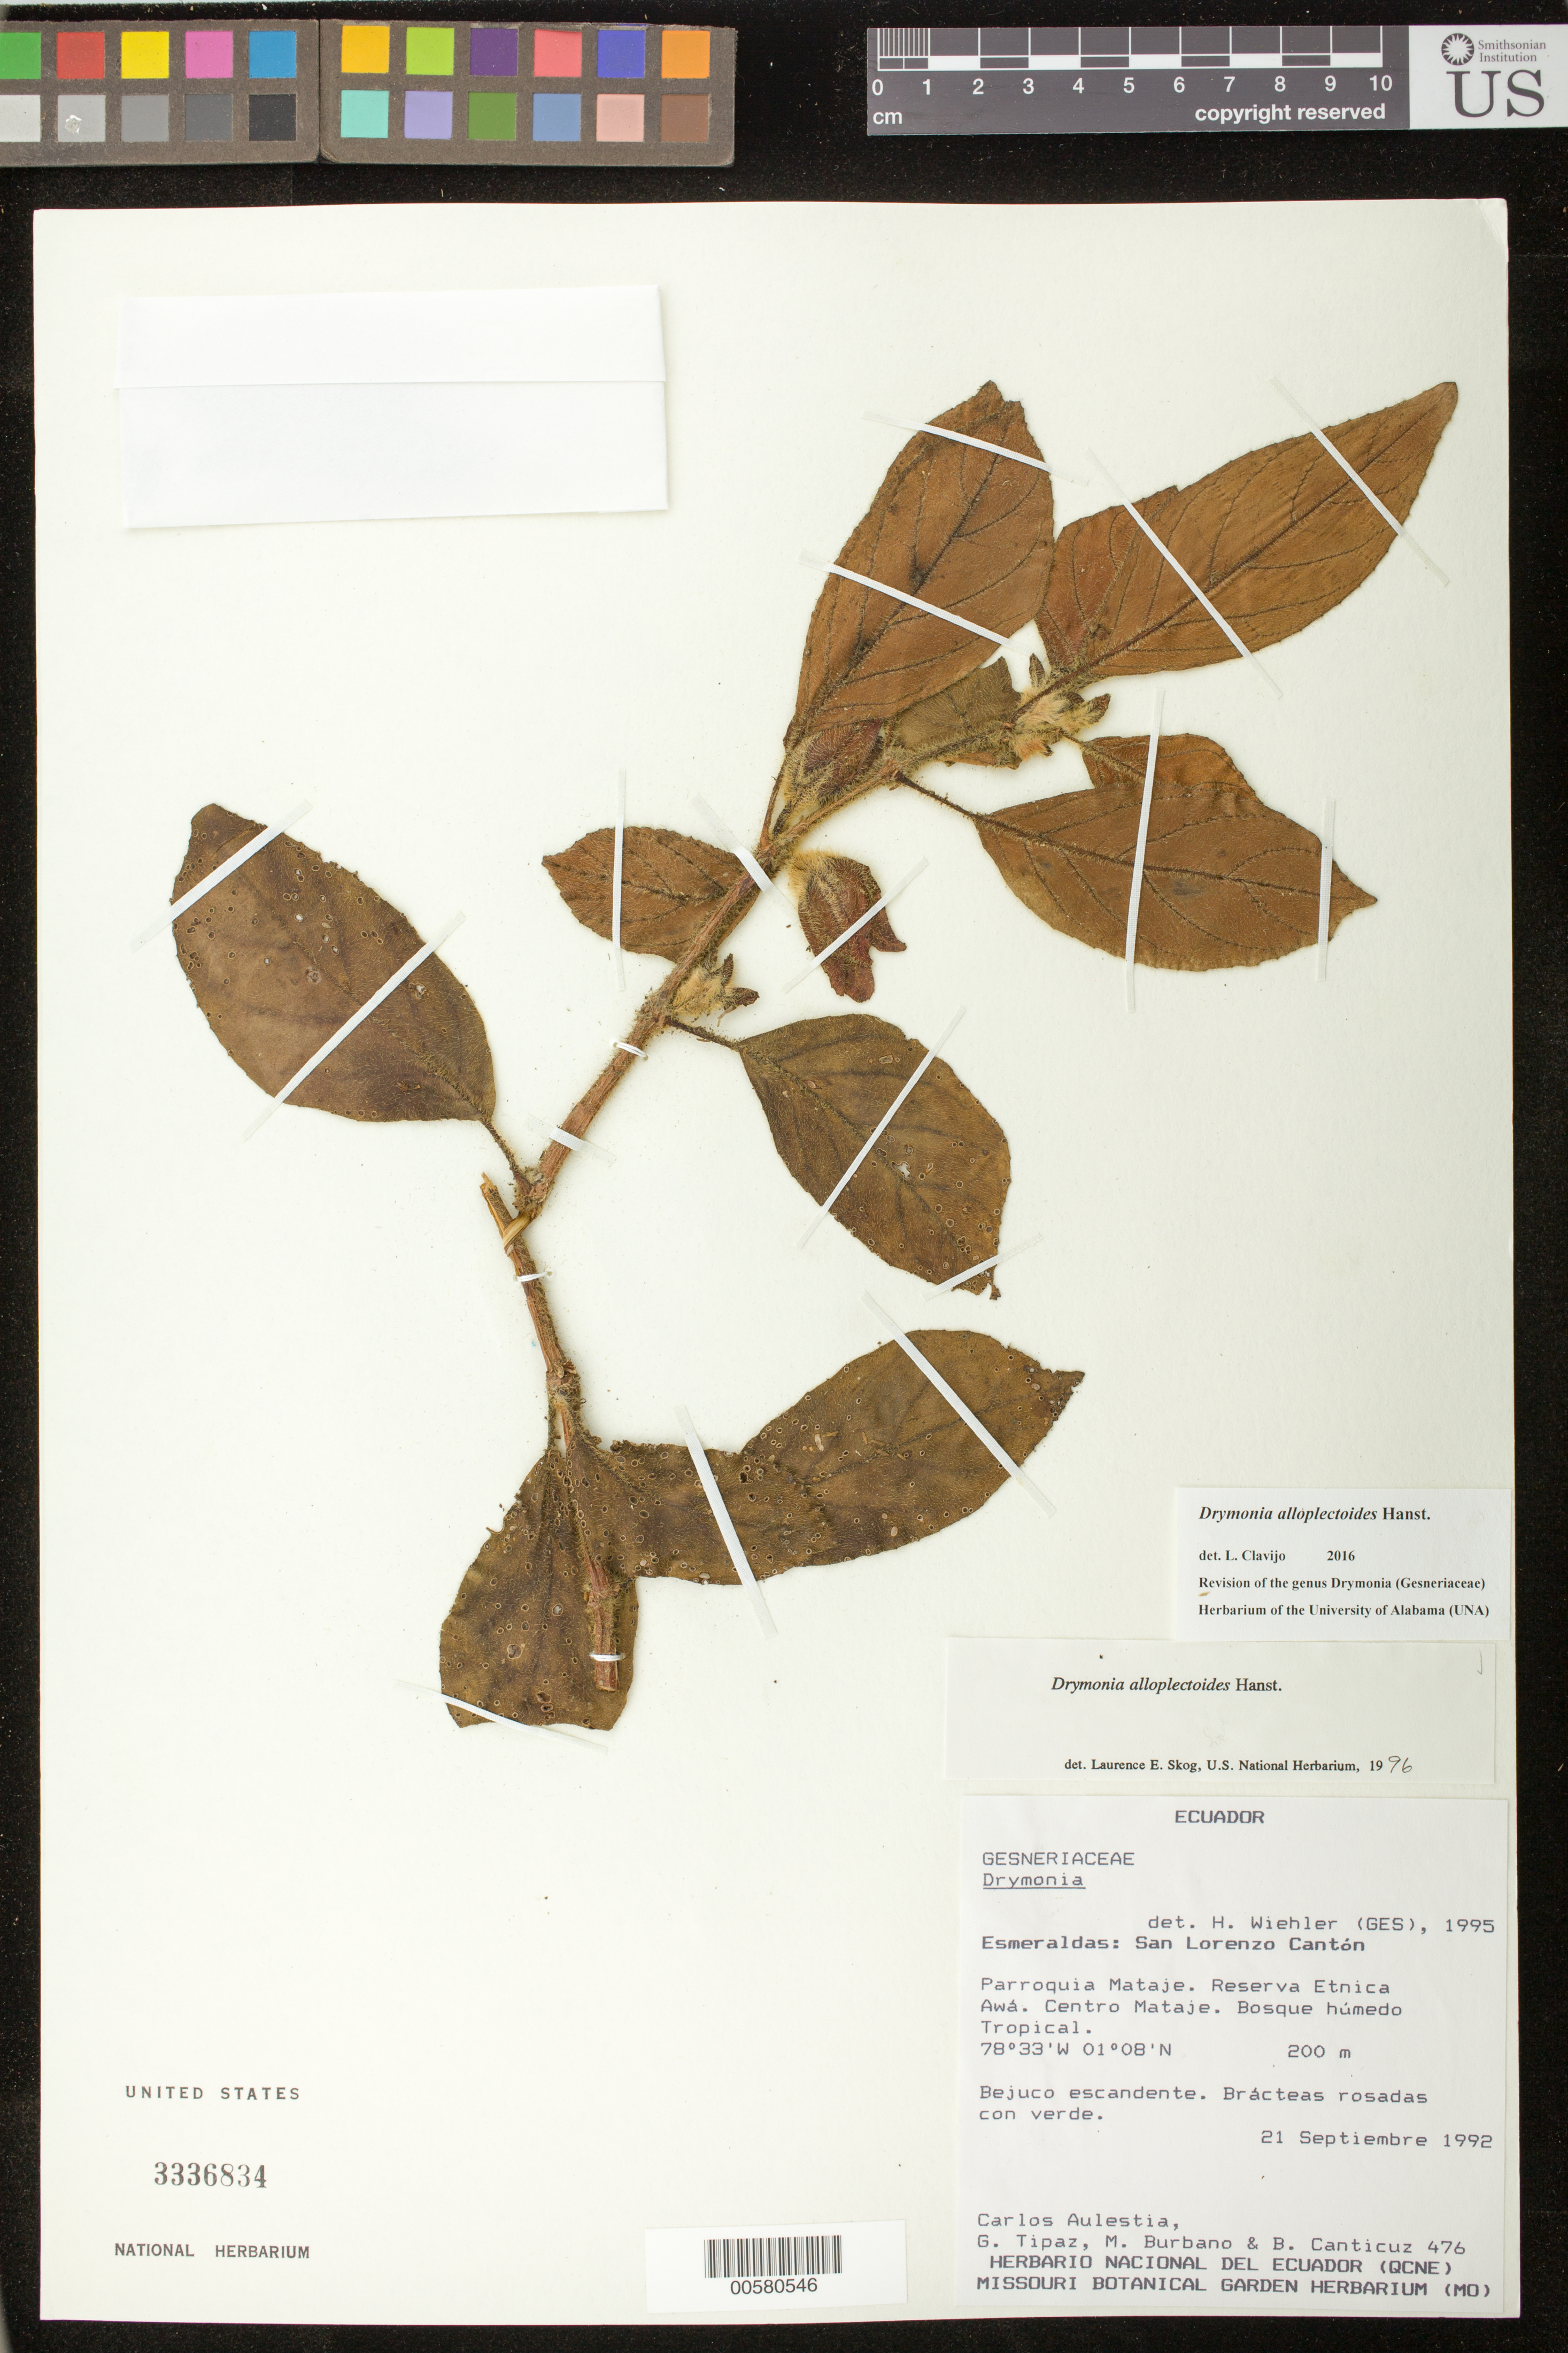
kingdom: Plantae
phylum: Tracheophyta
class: Magnoliopsida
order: Lamiales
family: Gesneriaceae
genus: Drymonia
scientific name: Drymonia alloplectoides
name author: Hanst.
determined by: Skog, Laurence E.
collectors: C. Aulestia, G. Tipaz, M. Burbano & B. Canticuz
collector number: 476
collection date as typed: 21 Sep 1992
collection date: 1992-09-21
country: Ecuador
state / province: Esmeraldas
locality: San Lorenzo Cantón, Parroquia Mataje, Reserva Etnica Awá, Centro Mataje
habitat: Bosque húmedo tropical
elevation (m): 200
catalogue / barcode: US 3336834